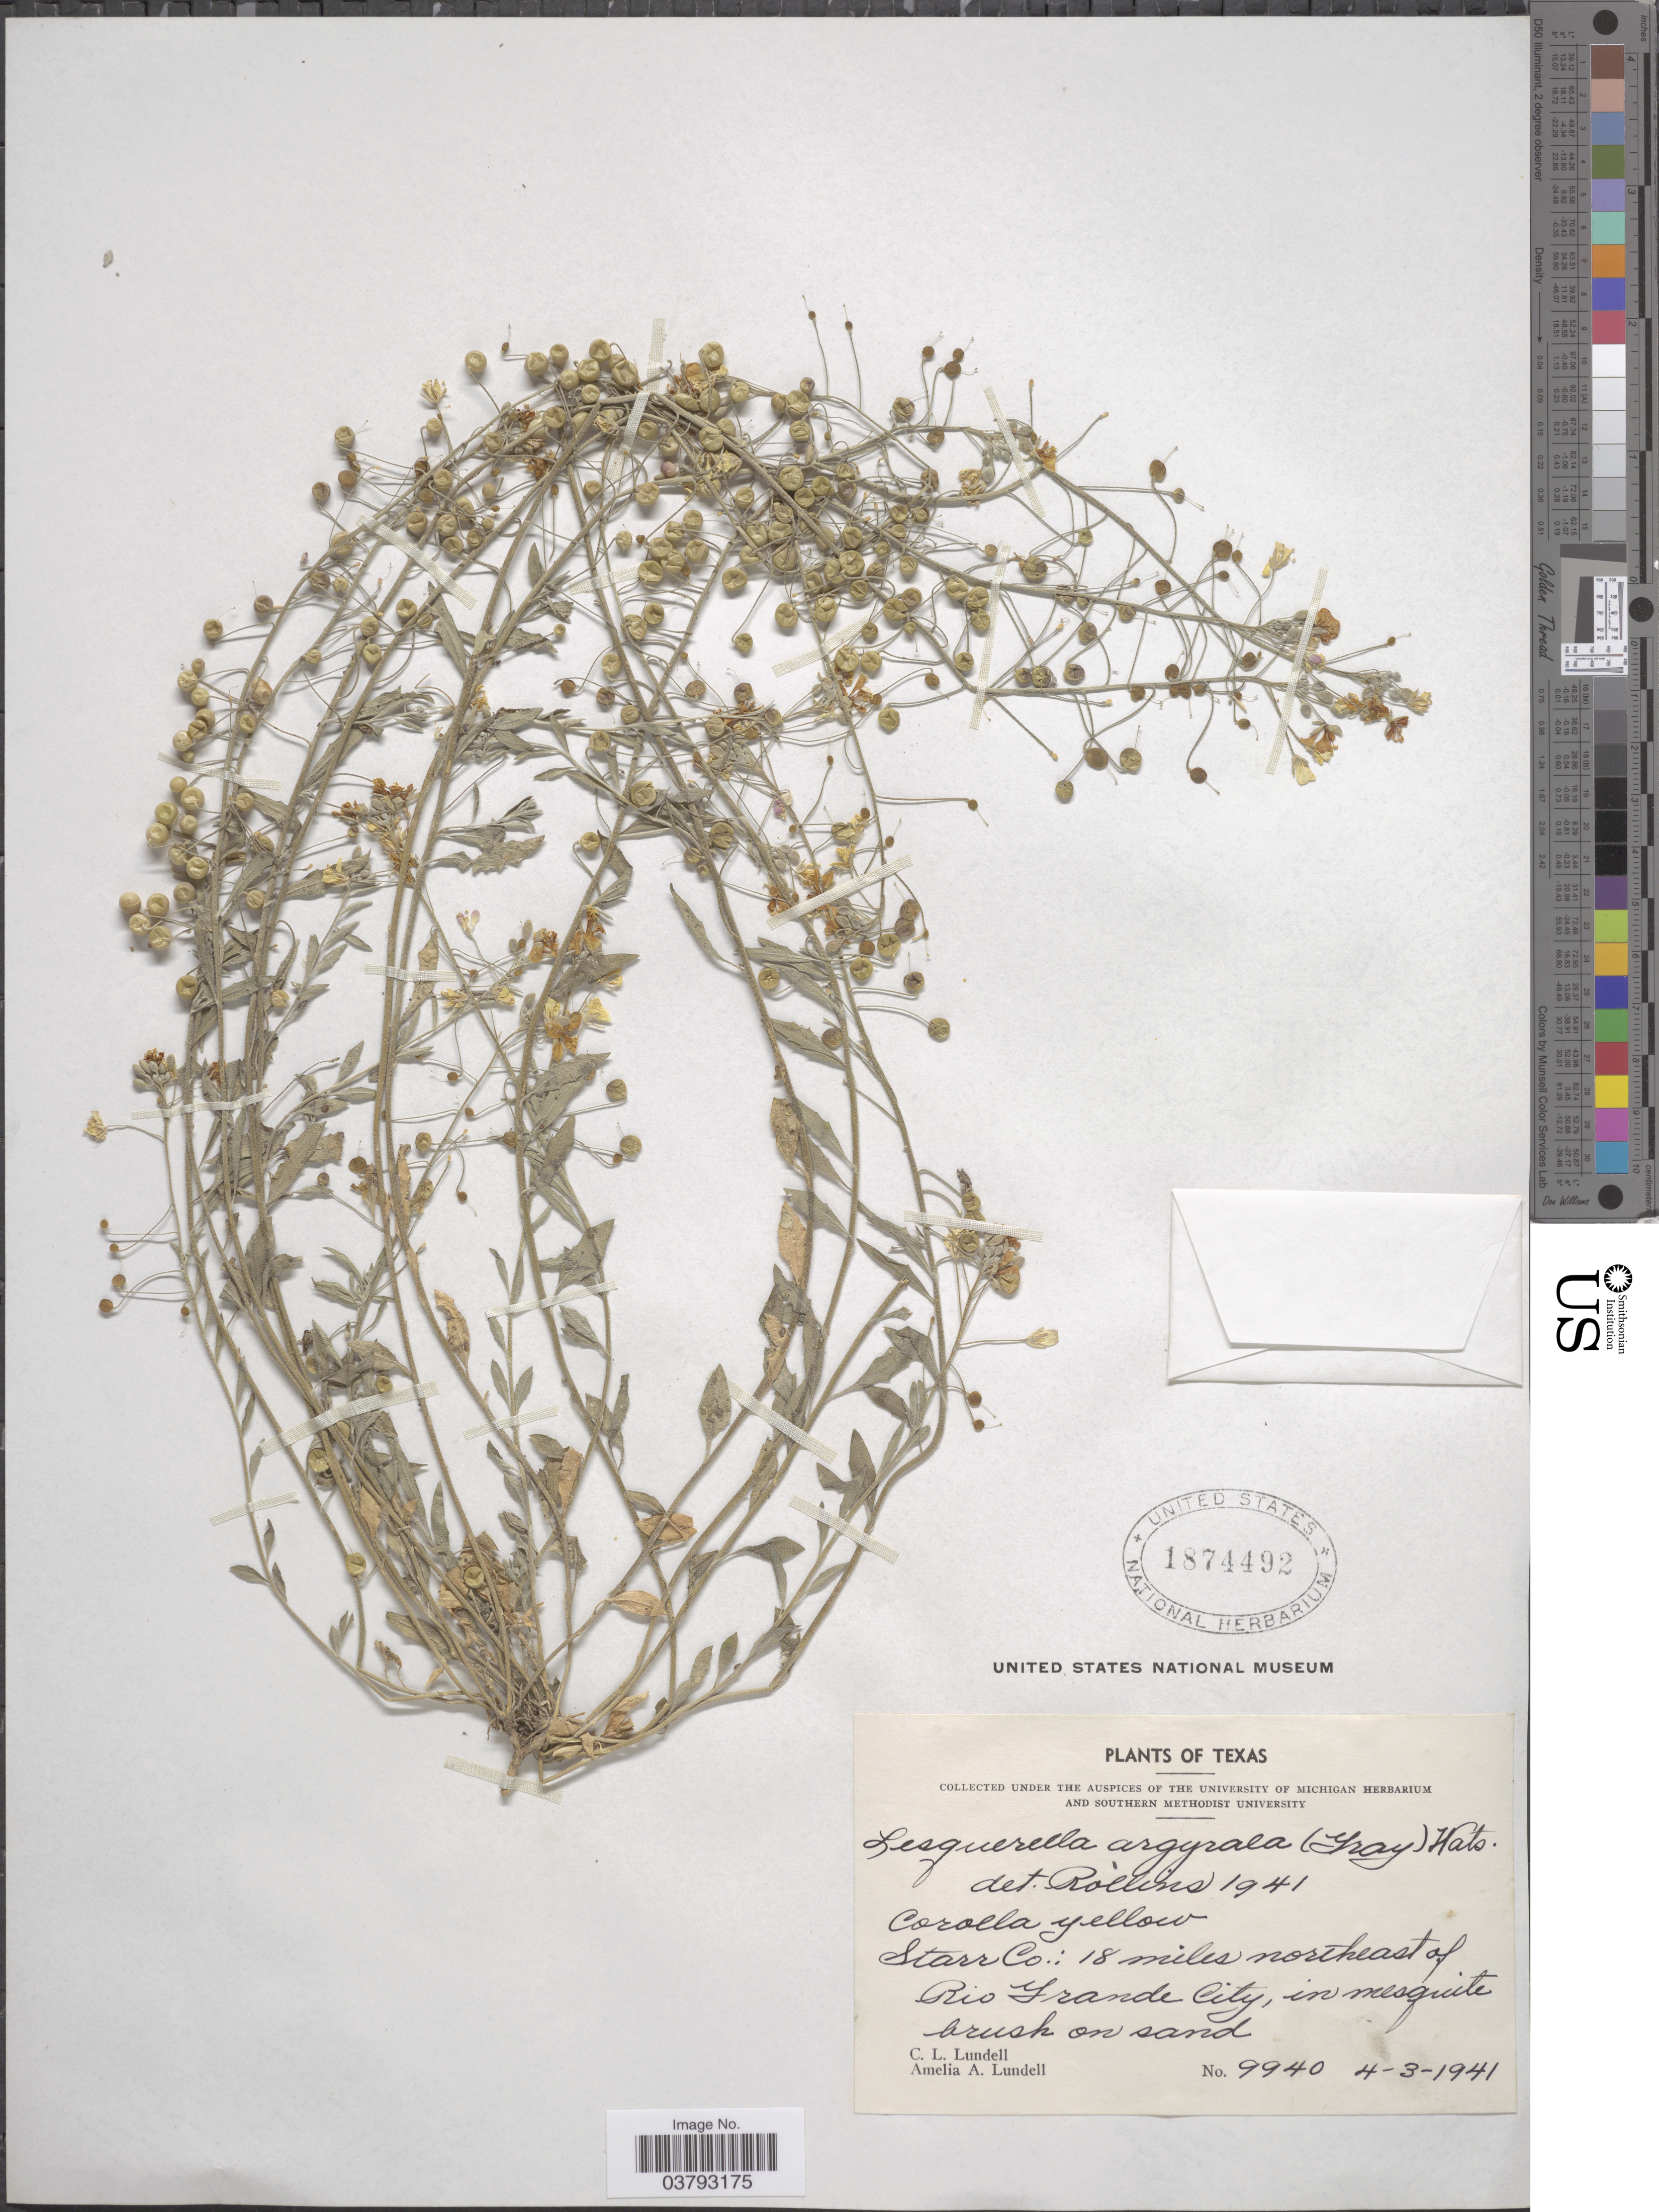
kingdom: Plantae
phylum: Tracheophyta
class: Magnoliopsida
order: Brassicales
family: Brassicaceae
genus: Lesquerella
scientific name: Lesquerella argyraea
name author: (A. Gray) S. Watson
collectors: C. L. Lundell & A. A. Lundell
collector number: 9940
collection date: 1941-04-03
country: United States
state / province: Texas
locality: Starr Co.: 18 miles northeast of Rio Grande City.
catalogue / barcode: US 1874492